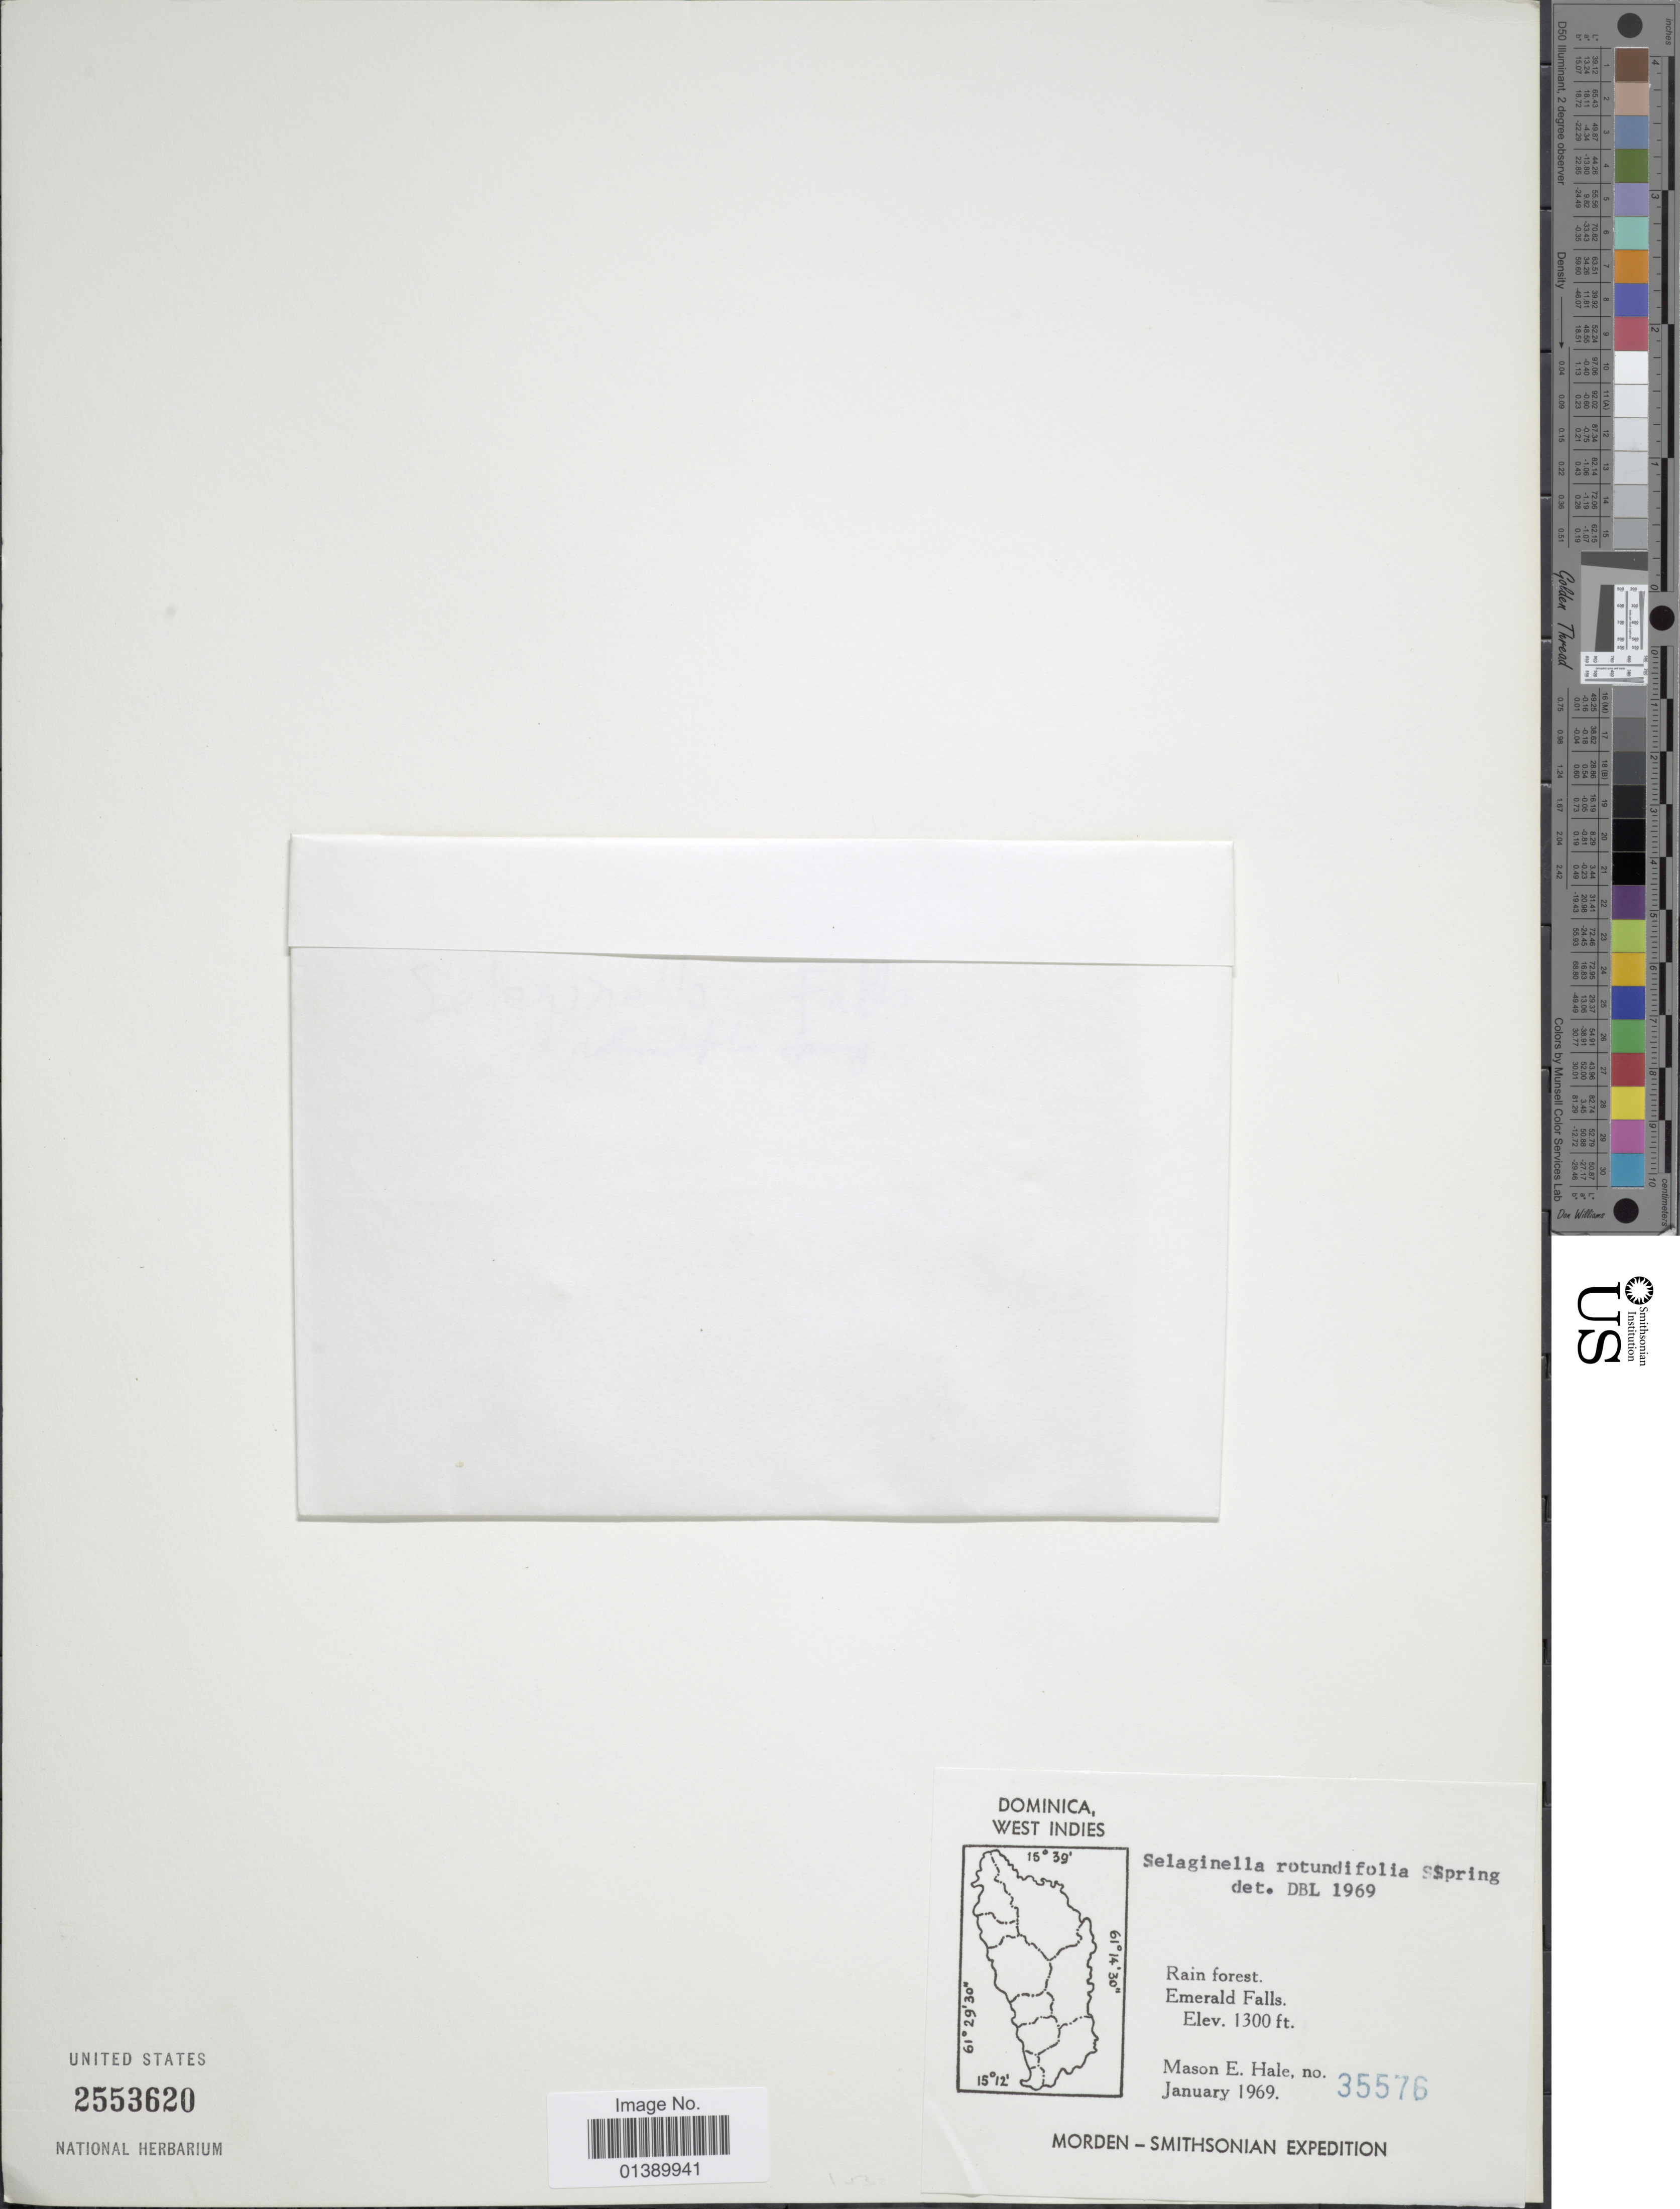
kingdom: Plantae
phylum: Tracheophyta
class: Lycopodiopsida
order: Selaginellales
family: Selaginellaceae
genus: Selaginella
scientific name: Selaginella rotundifolia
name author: Spring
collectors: M. Hale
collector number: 35576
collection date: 1969-01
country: Dominica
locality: West Indies, Rain Forest. Emerald Falls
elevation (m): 396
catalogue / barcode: US 2553620